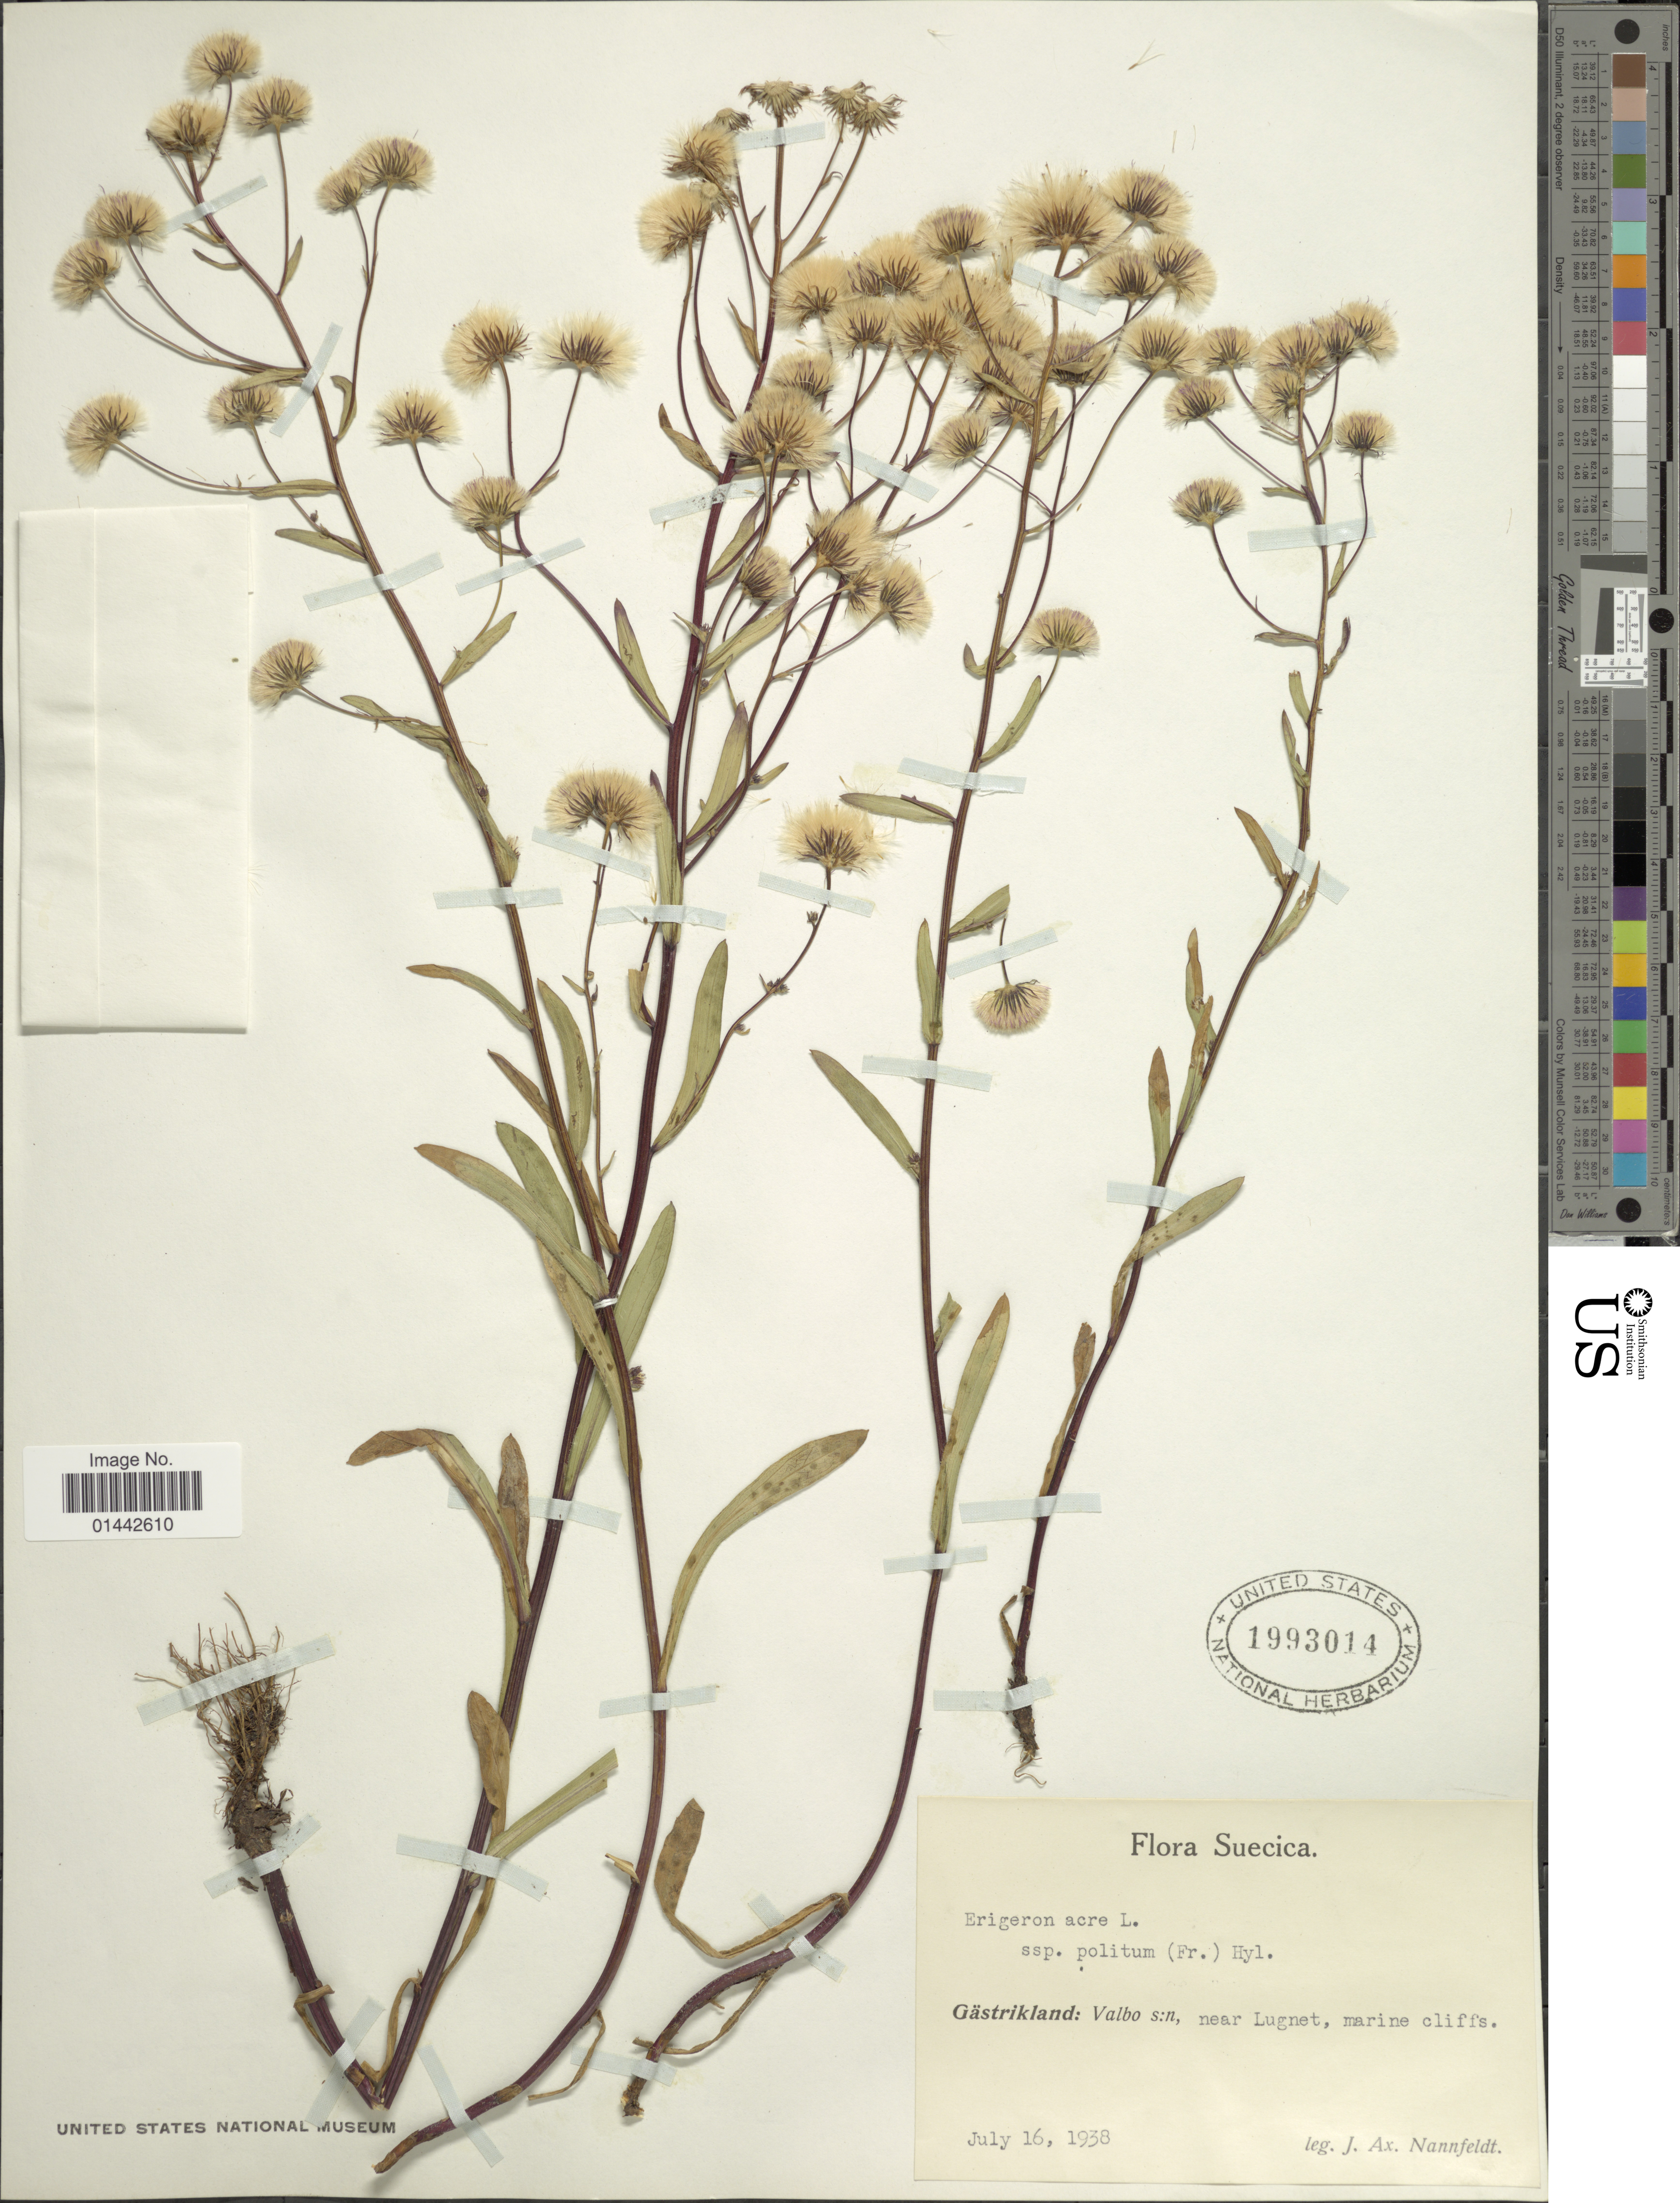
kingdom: Plantae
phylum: Tracheophyta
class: Magnoliopsida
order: Asterales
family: Asteraceae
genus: Erigeron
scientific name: Erigeron acris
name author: L.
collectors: J. Nannfeldt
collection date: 1938-07-16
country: Sweden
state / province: Gavleborg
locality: Gästrikland: Valbo s:n, near Lugnet, marine cliffs.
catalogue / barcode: US 1993014